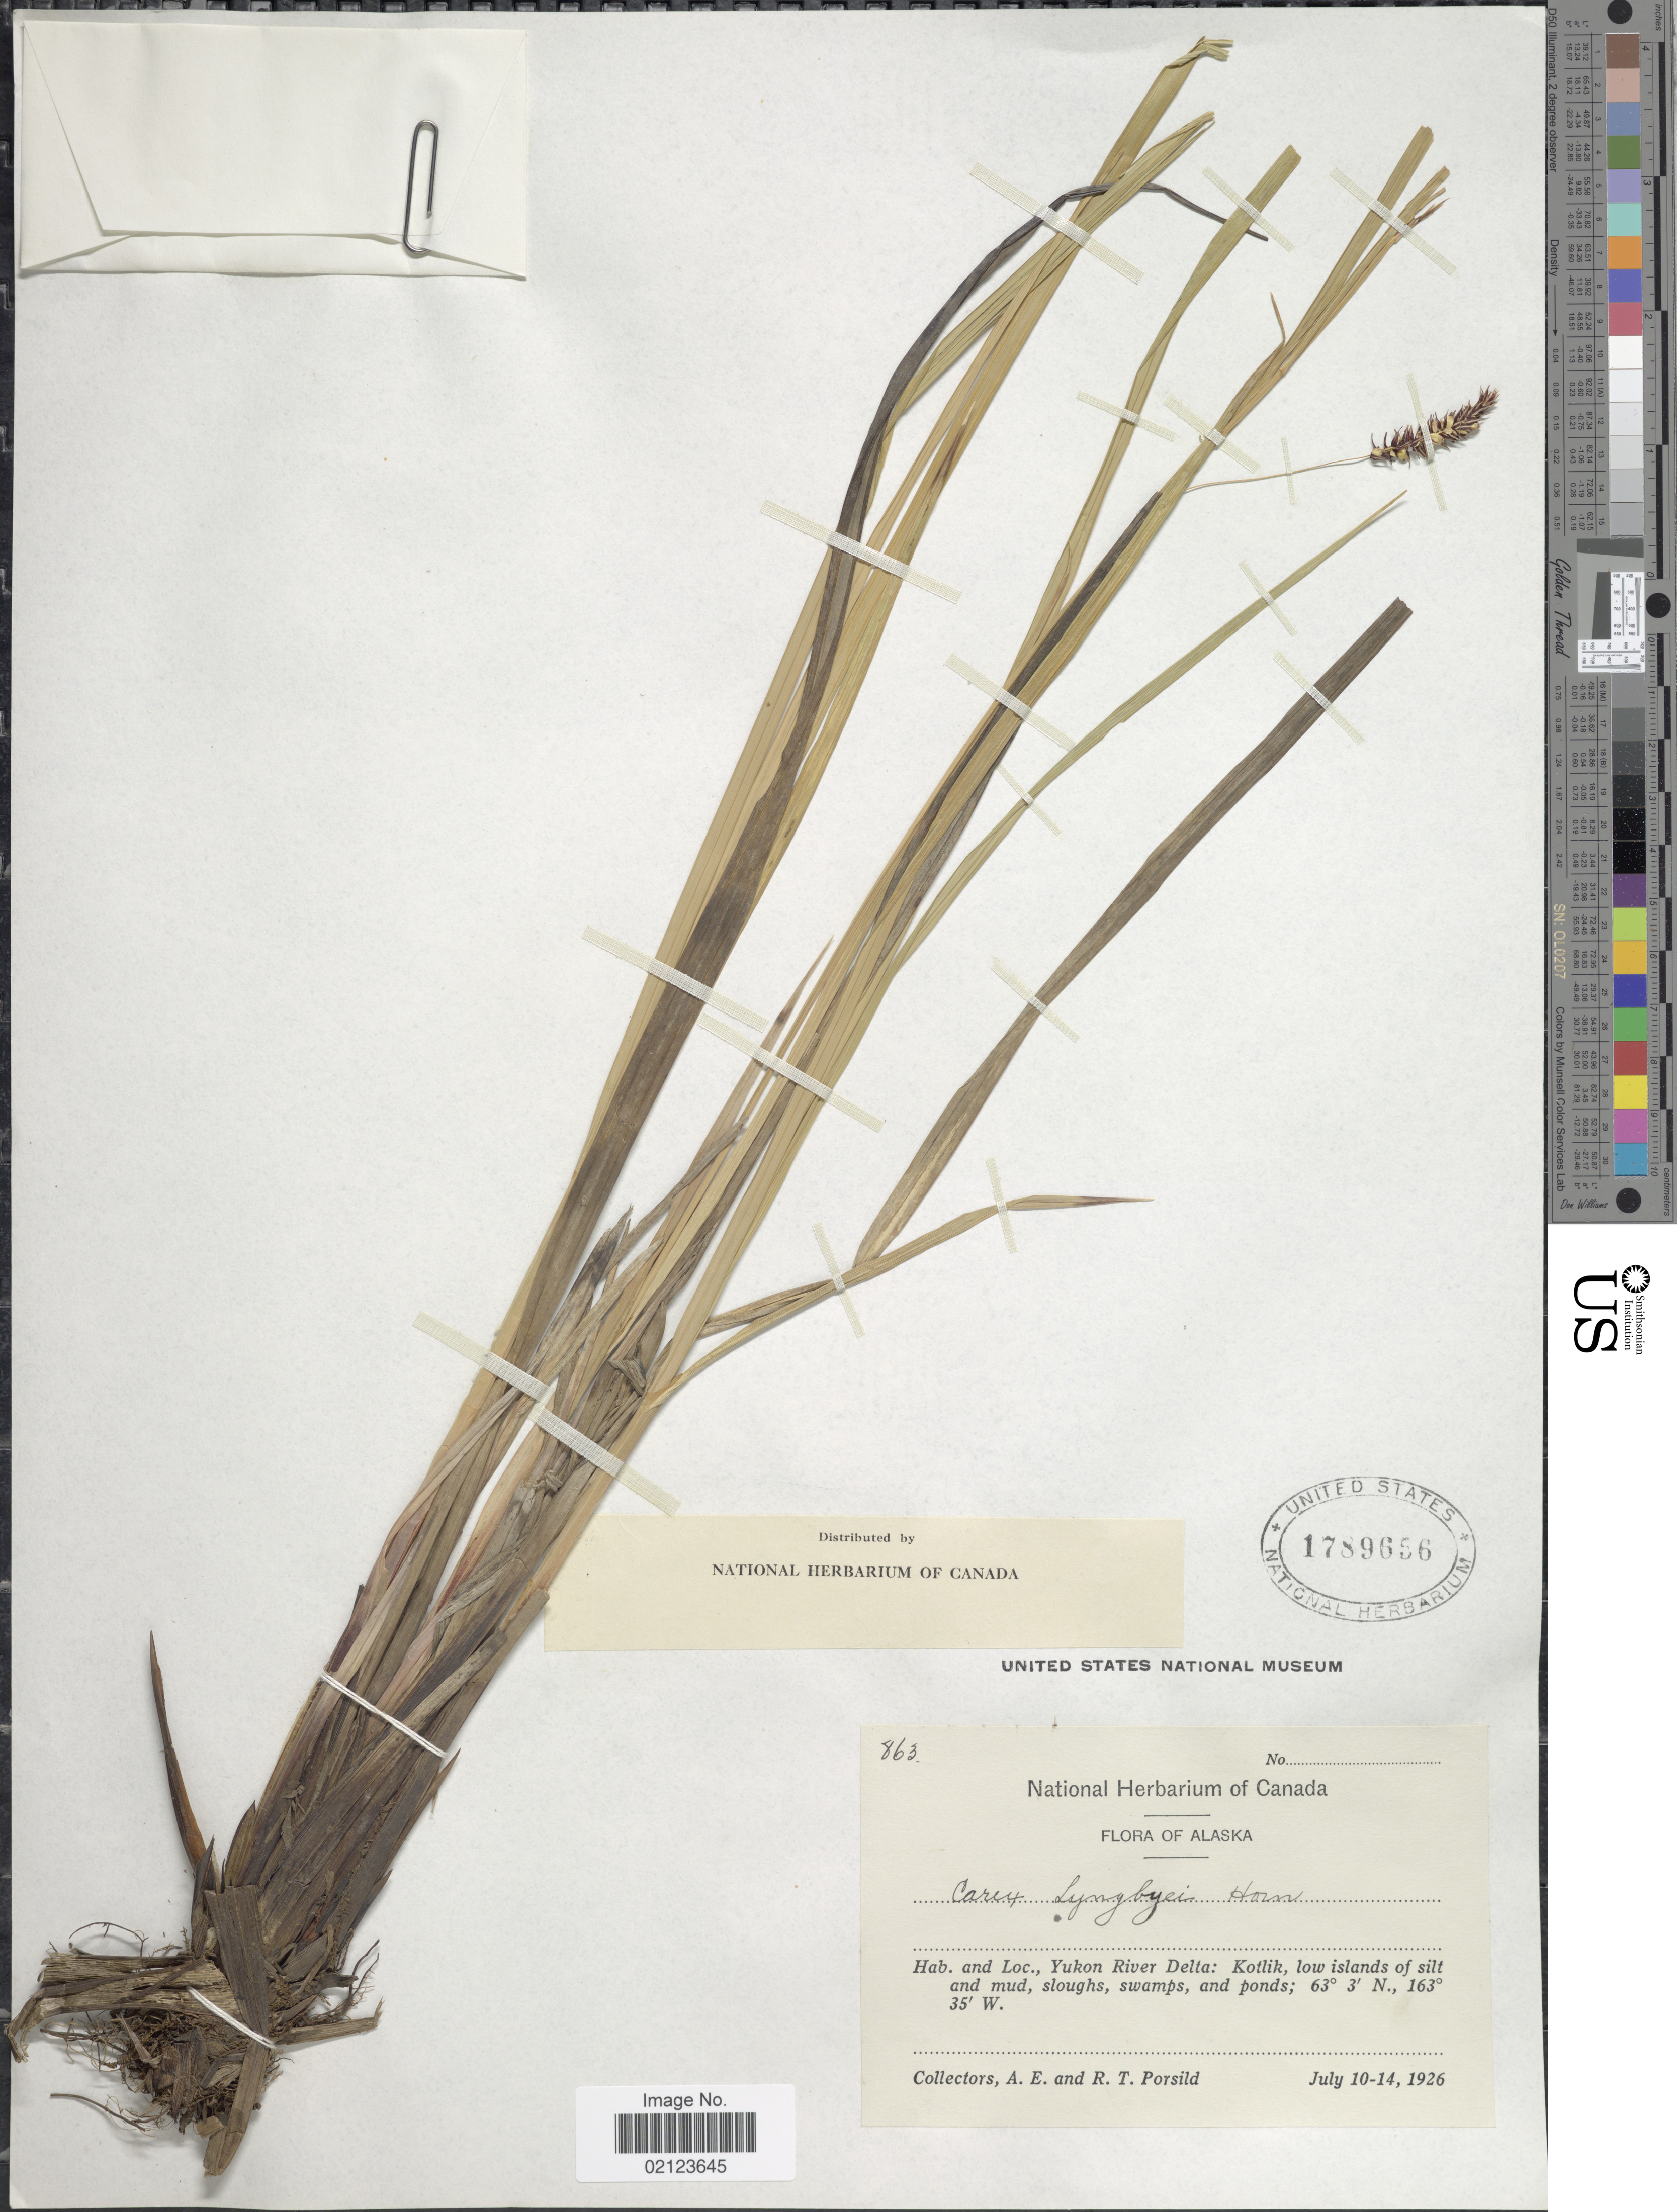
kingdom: Plantae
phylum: Tracheophyta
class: Liliopsida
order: Poales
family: Cyperaceae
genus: Carex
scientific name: Carex lyngbyei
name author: Hornem.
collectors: A. E. Porsild & R. T. Porsild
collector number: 863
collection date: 1926-07-10/1926-07-14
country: United States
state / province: Alaska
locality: Yukon River Delta: Kotlik, low islands of silt and mud, sloughs, swamps, and ponds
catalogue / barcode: US 1789656